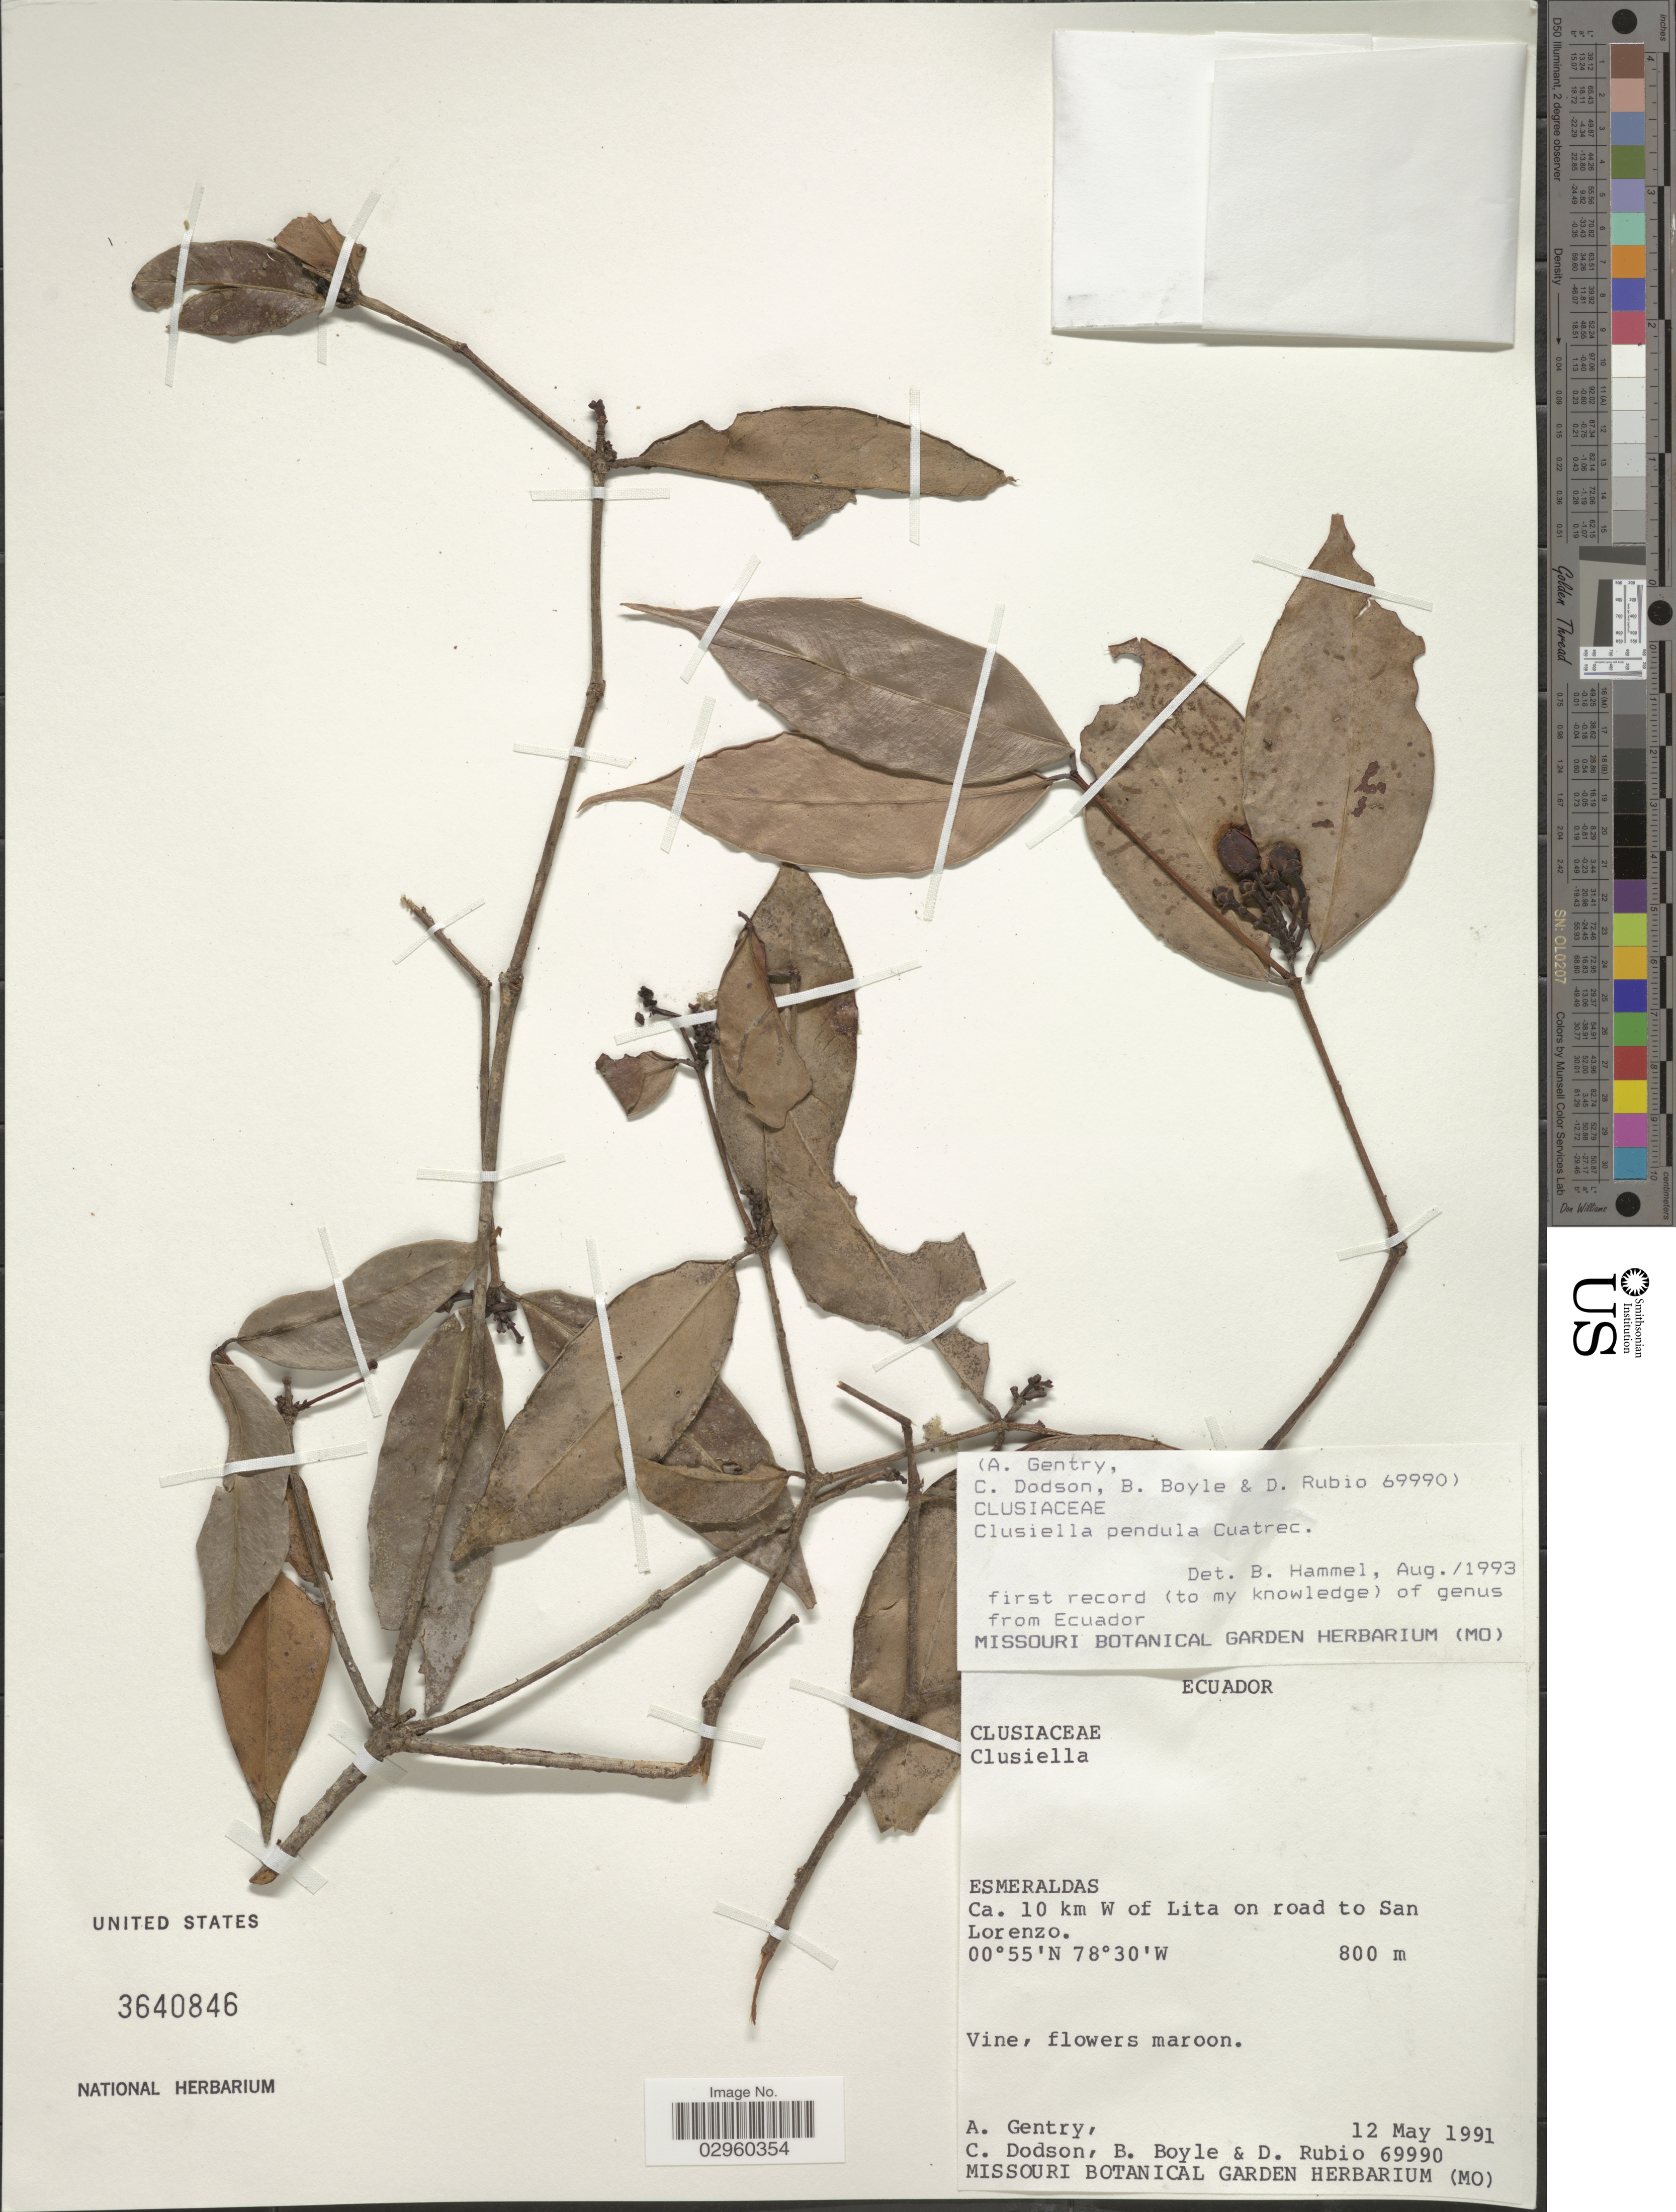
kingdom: Plantae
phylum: Tracheophyta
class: Magnoliopsida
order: Malpighiales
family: Calophyllaceae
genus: Clusiella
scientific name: Clusiella pendula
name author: Cuatrec.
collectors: A. H. Gentry, C. Dodson, B. Boyle & D. Rubio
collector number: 69990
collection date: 1991-05-12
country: Ecuador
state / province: Esmeraldas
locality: Ca. 10 km W of Lita on road to San Lorenzo.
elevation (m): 800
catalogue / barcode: US 3640846